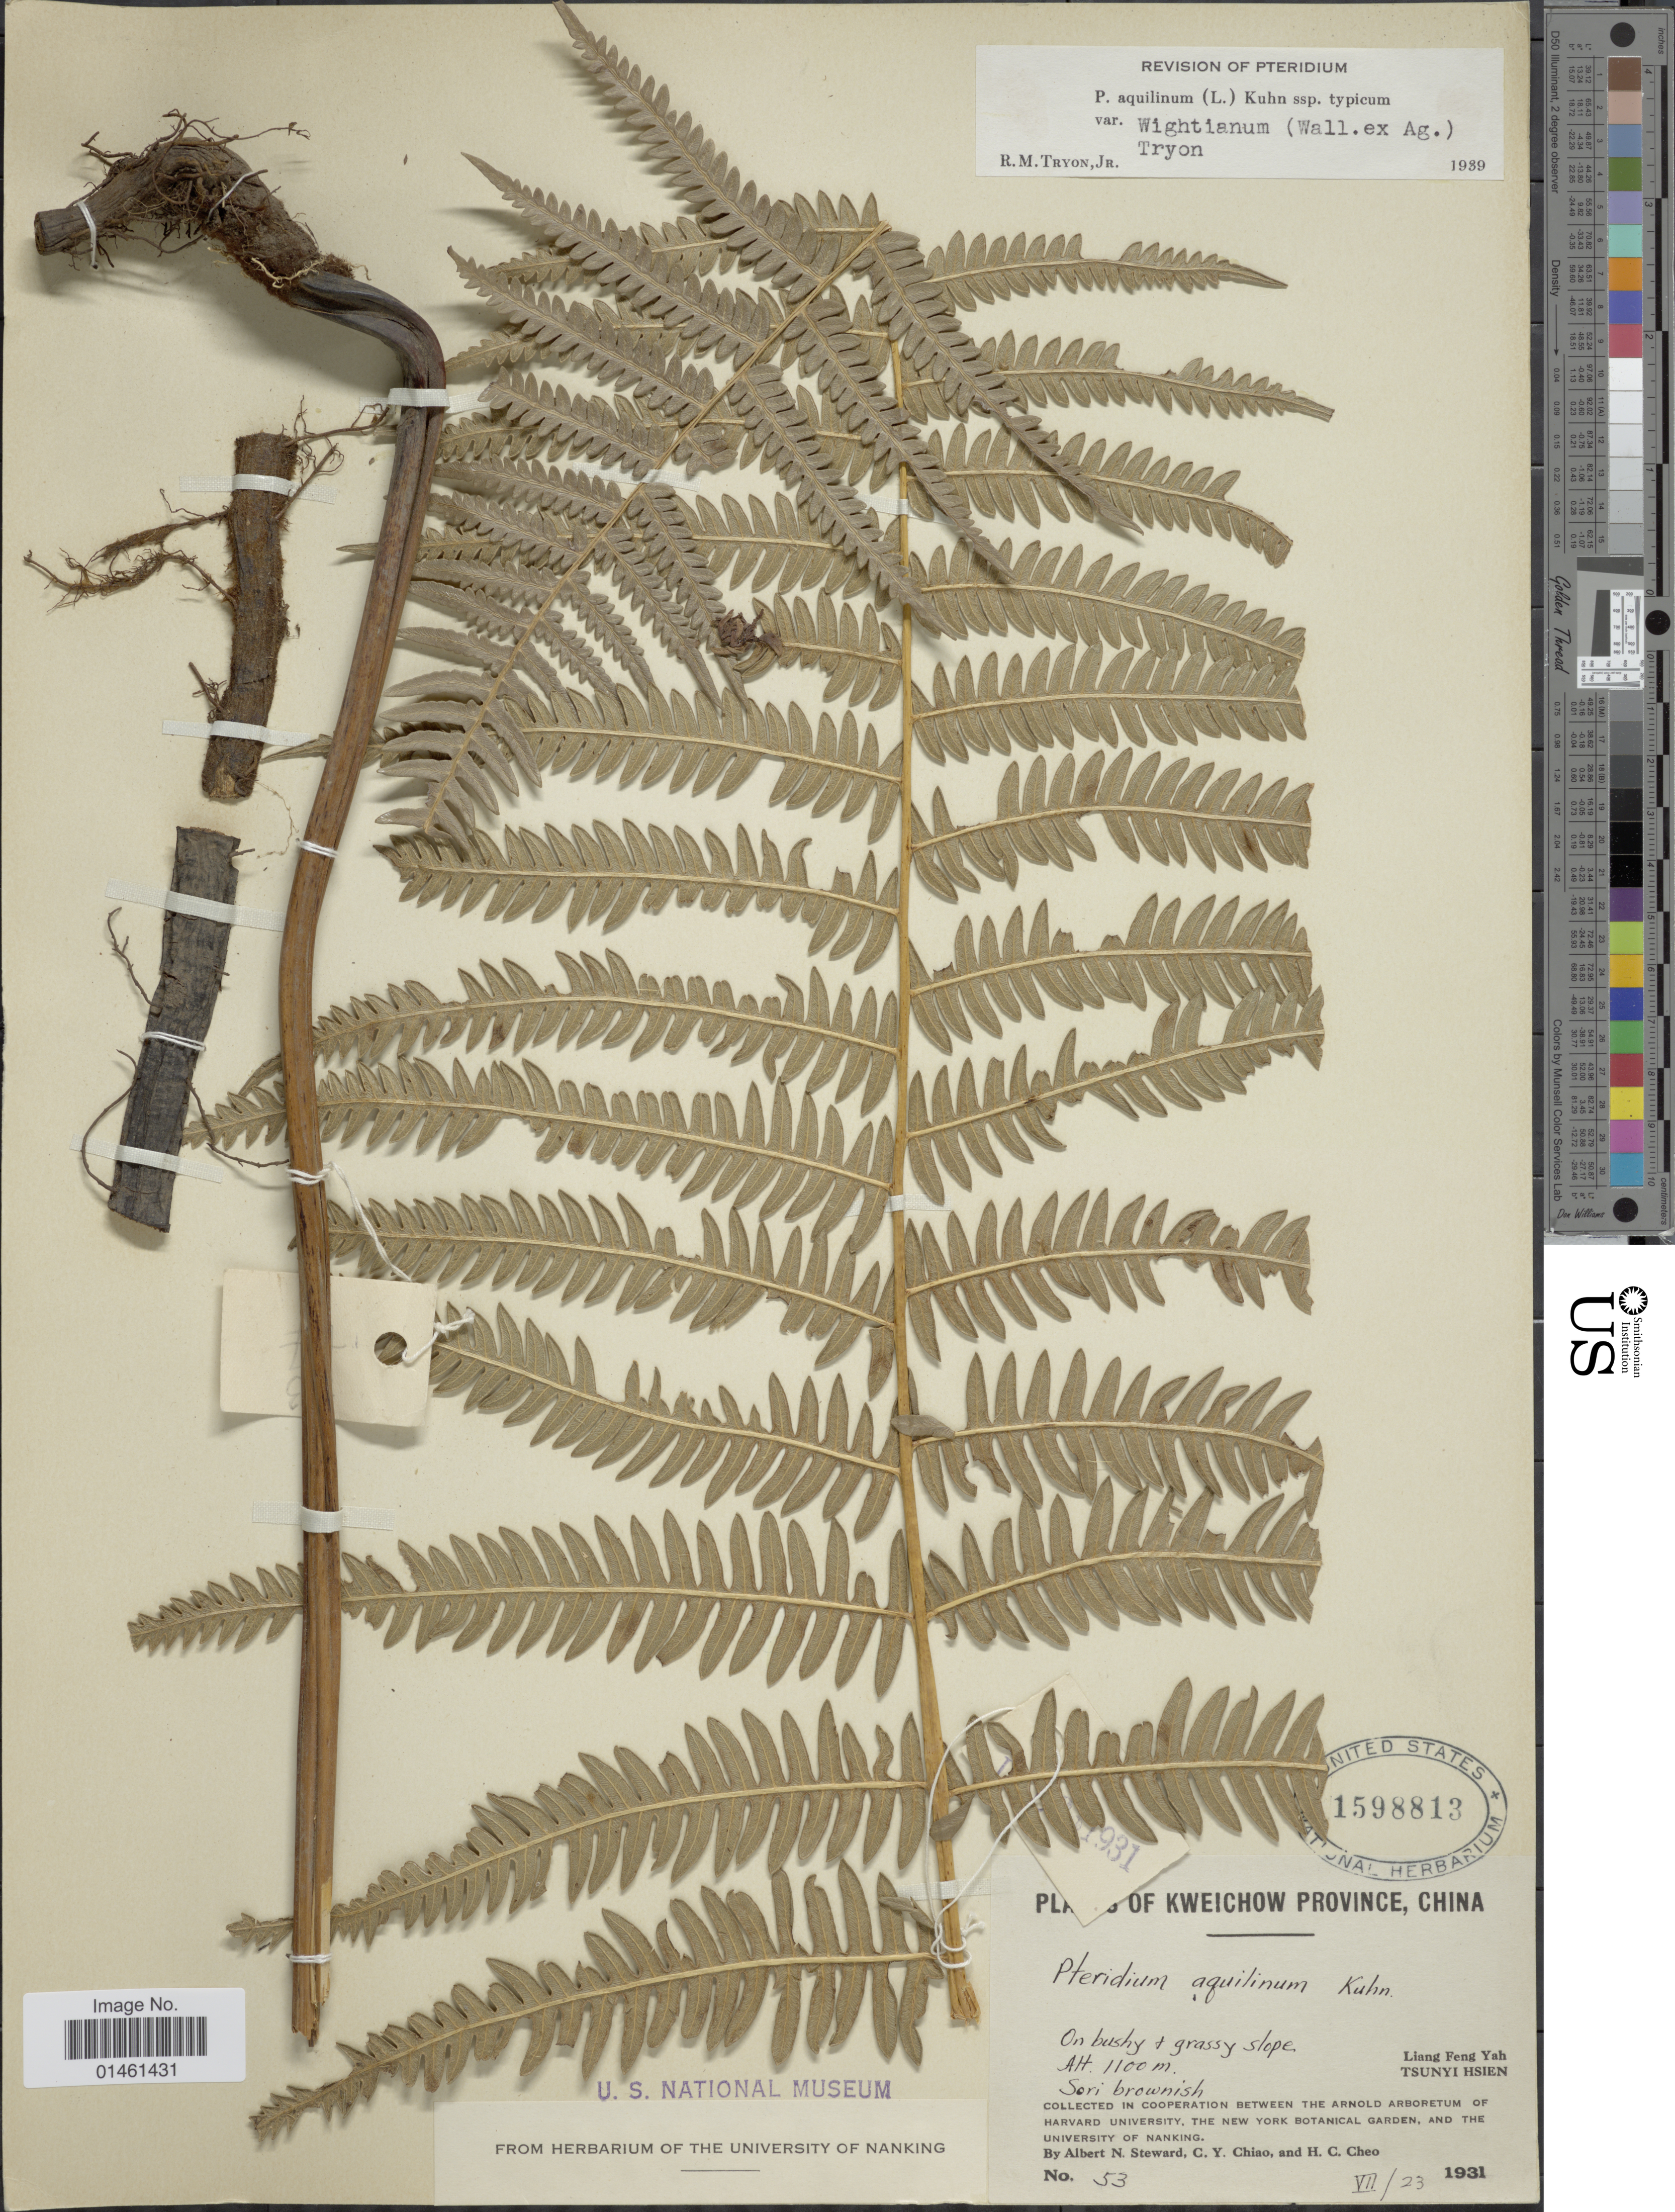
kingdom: Plantae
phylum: Tracheophyta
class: Polypodiopsida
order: Polypodiales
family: Dennstaedtiaceae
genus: Pteridium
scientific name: Pteridium aquilinum var. wightianum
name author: (J. Agardh) R.M. Tryon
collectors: A. N. Steward, C. Y. Chiao & H. Choco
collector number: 53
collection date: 1931-07-23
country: China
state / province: Guizhou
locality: Kweichow province, China, Liang Feng Yah, Tsunyi Hsien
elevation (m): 1100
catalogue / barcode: US 1598813